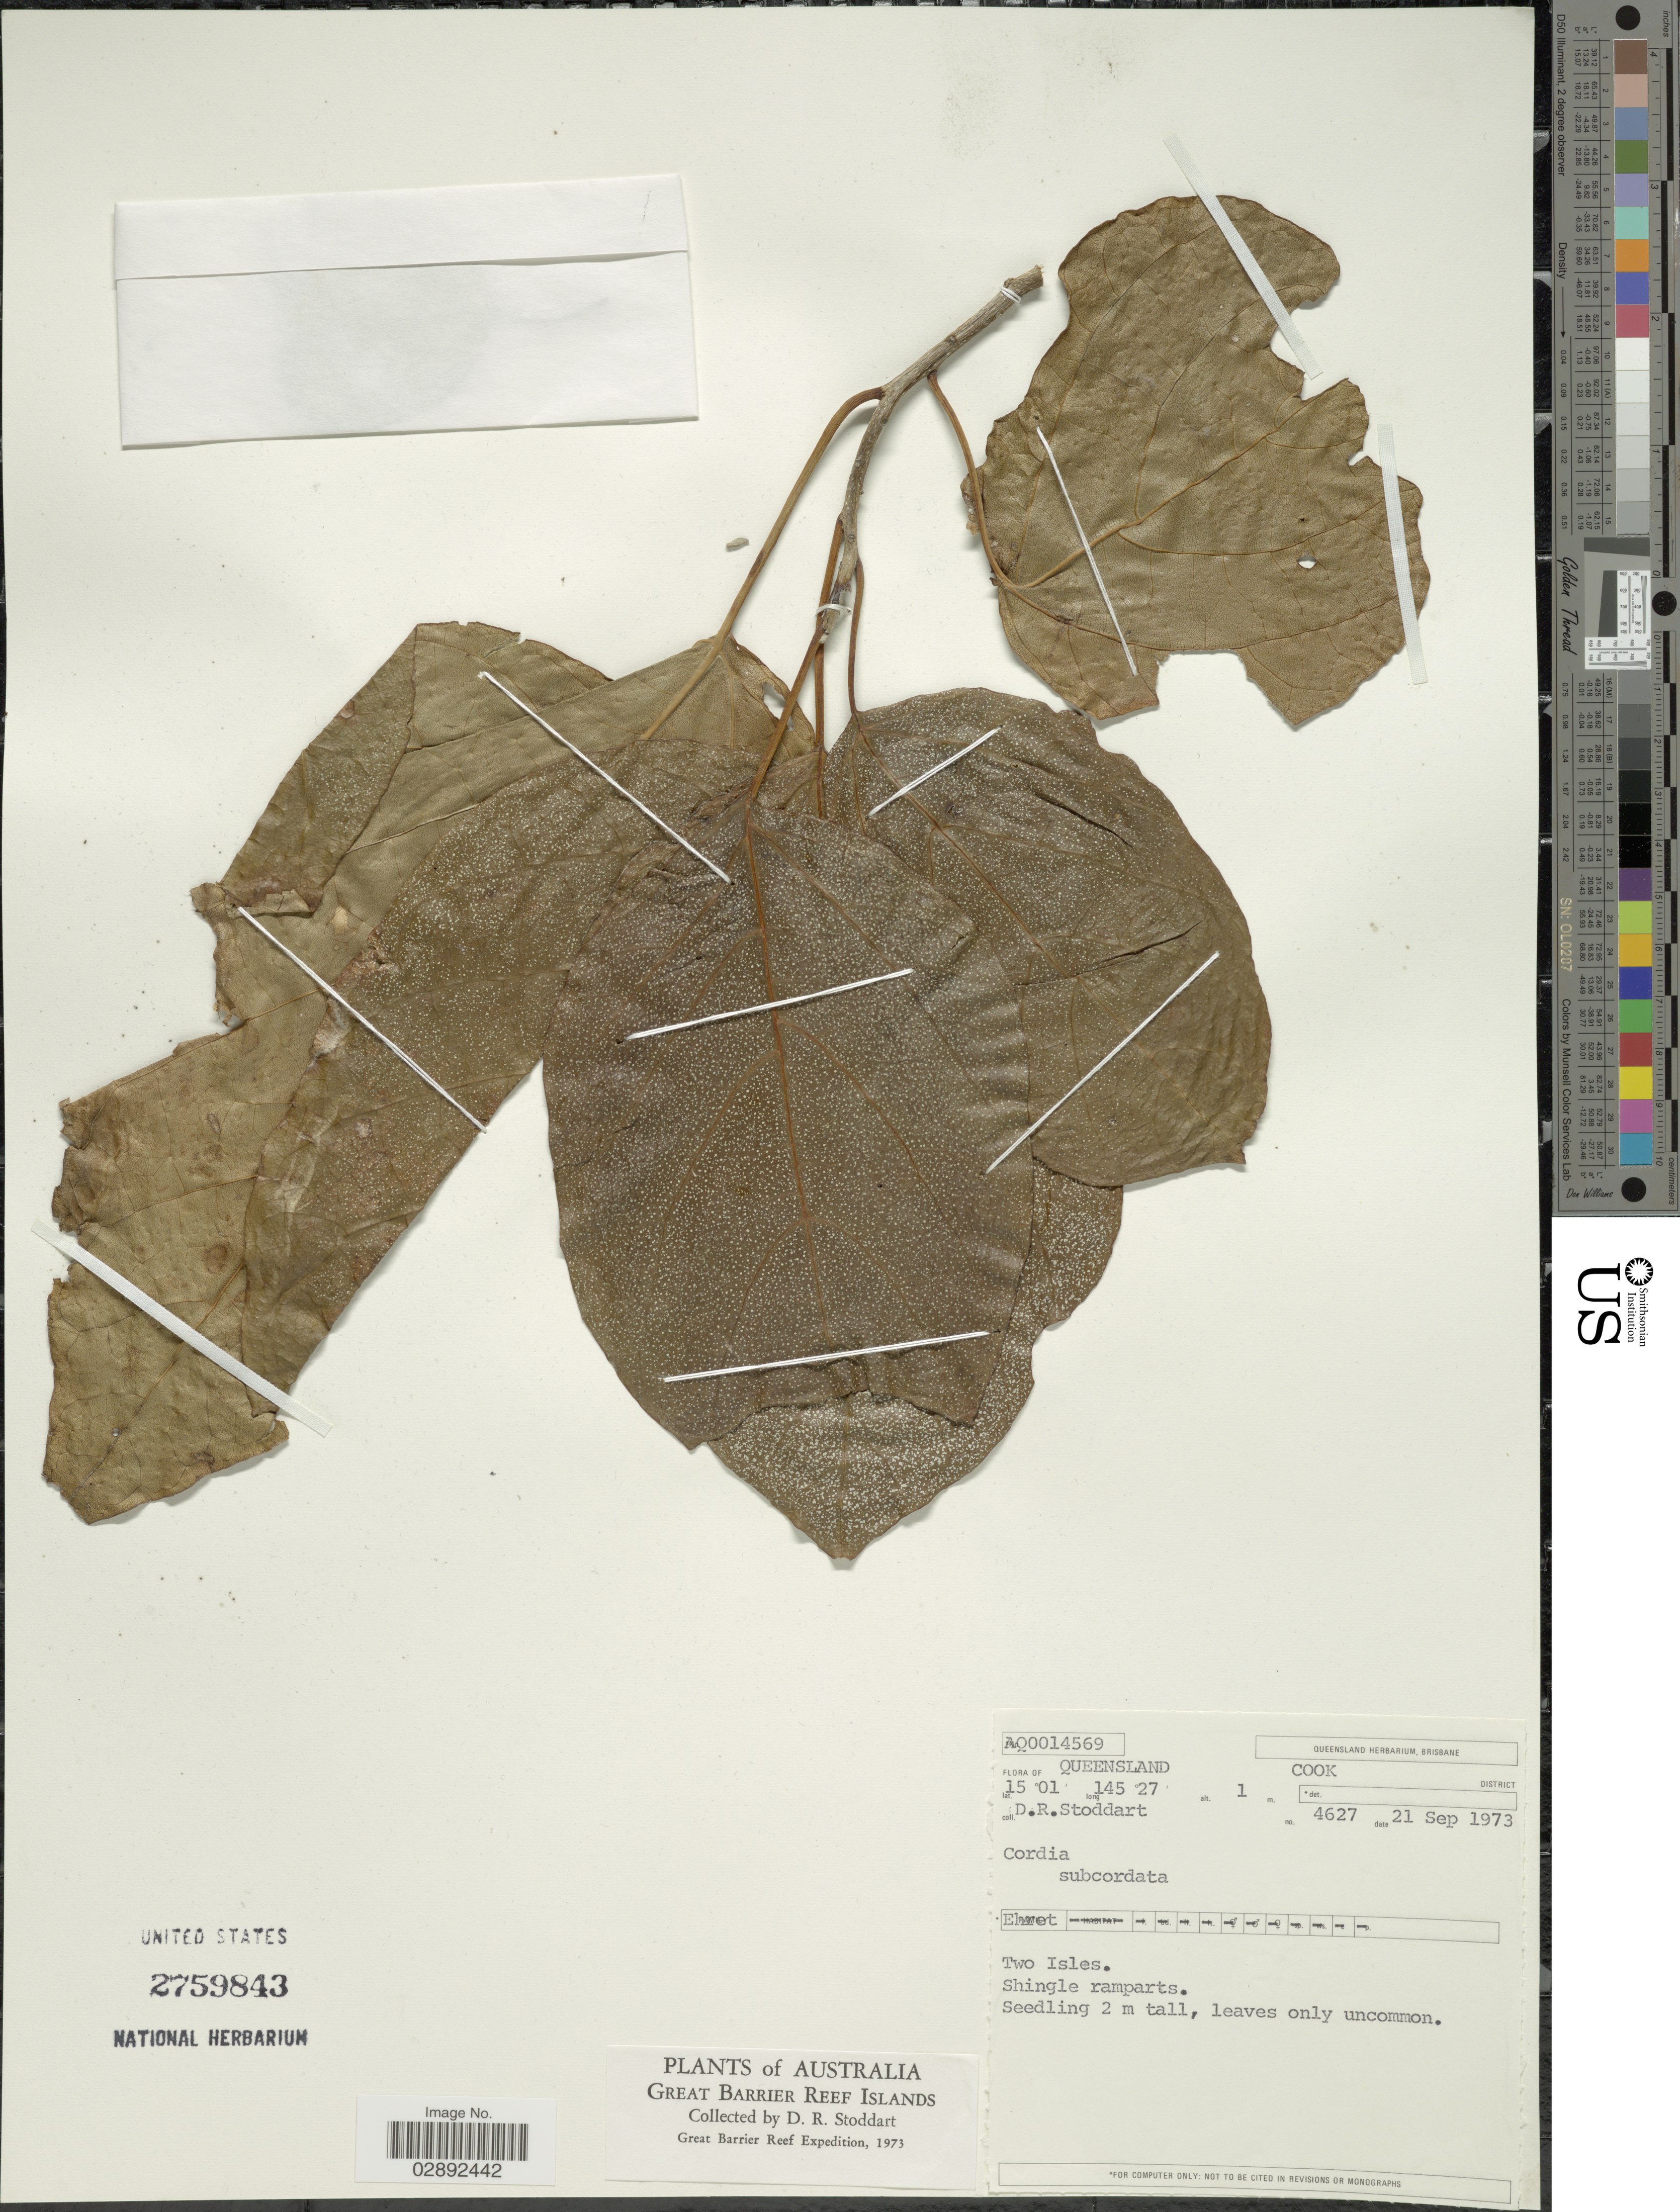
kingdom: Plantae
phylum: Tracheophyta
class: Magnoliopsida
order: Boraginales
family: Cordiaceae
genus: Cordia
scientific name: Cordia subcordata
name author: Lam.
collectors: D. R. Stoddart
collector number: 4627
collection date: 1973-09-21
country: Australia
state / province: Queensland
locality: Cook District. Two Isles.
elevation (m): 1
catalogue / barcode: US 2759843